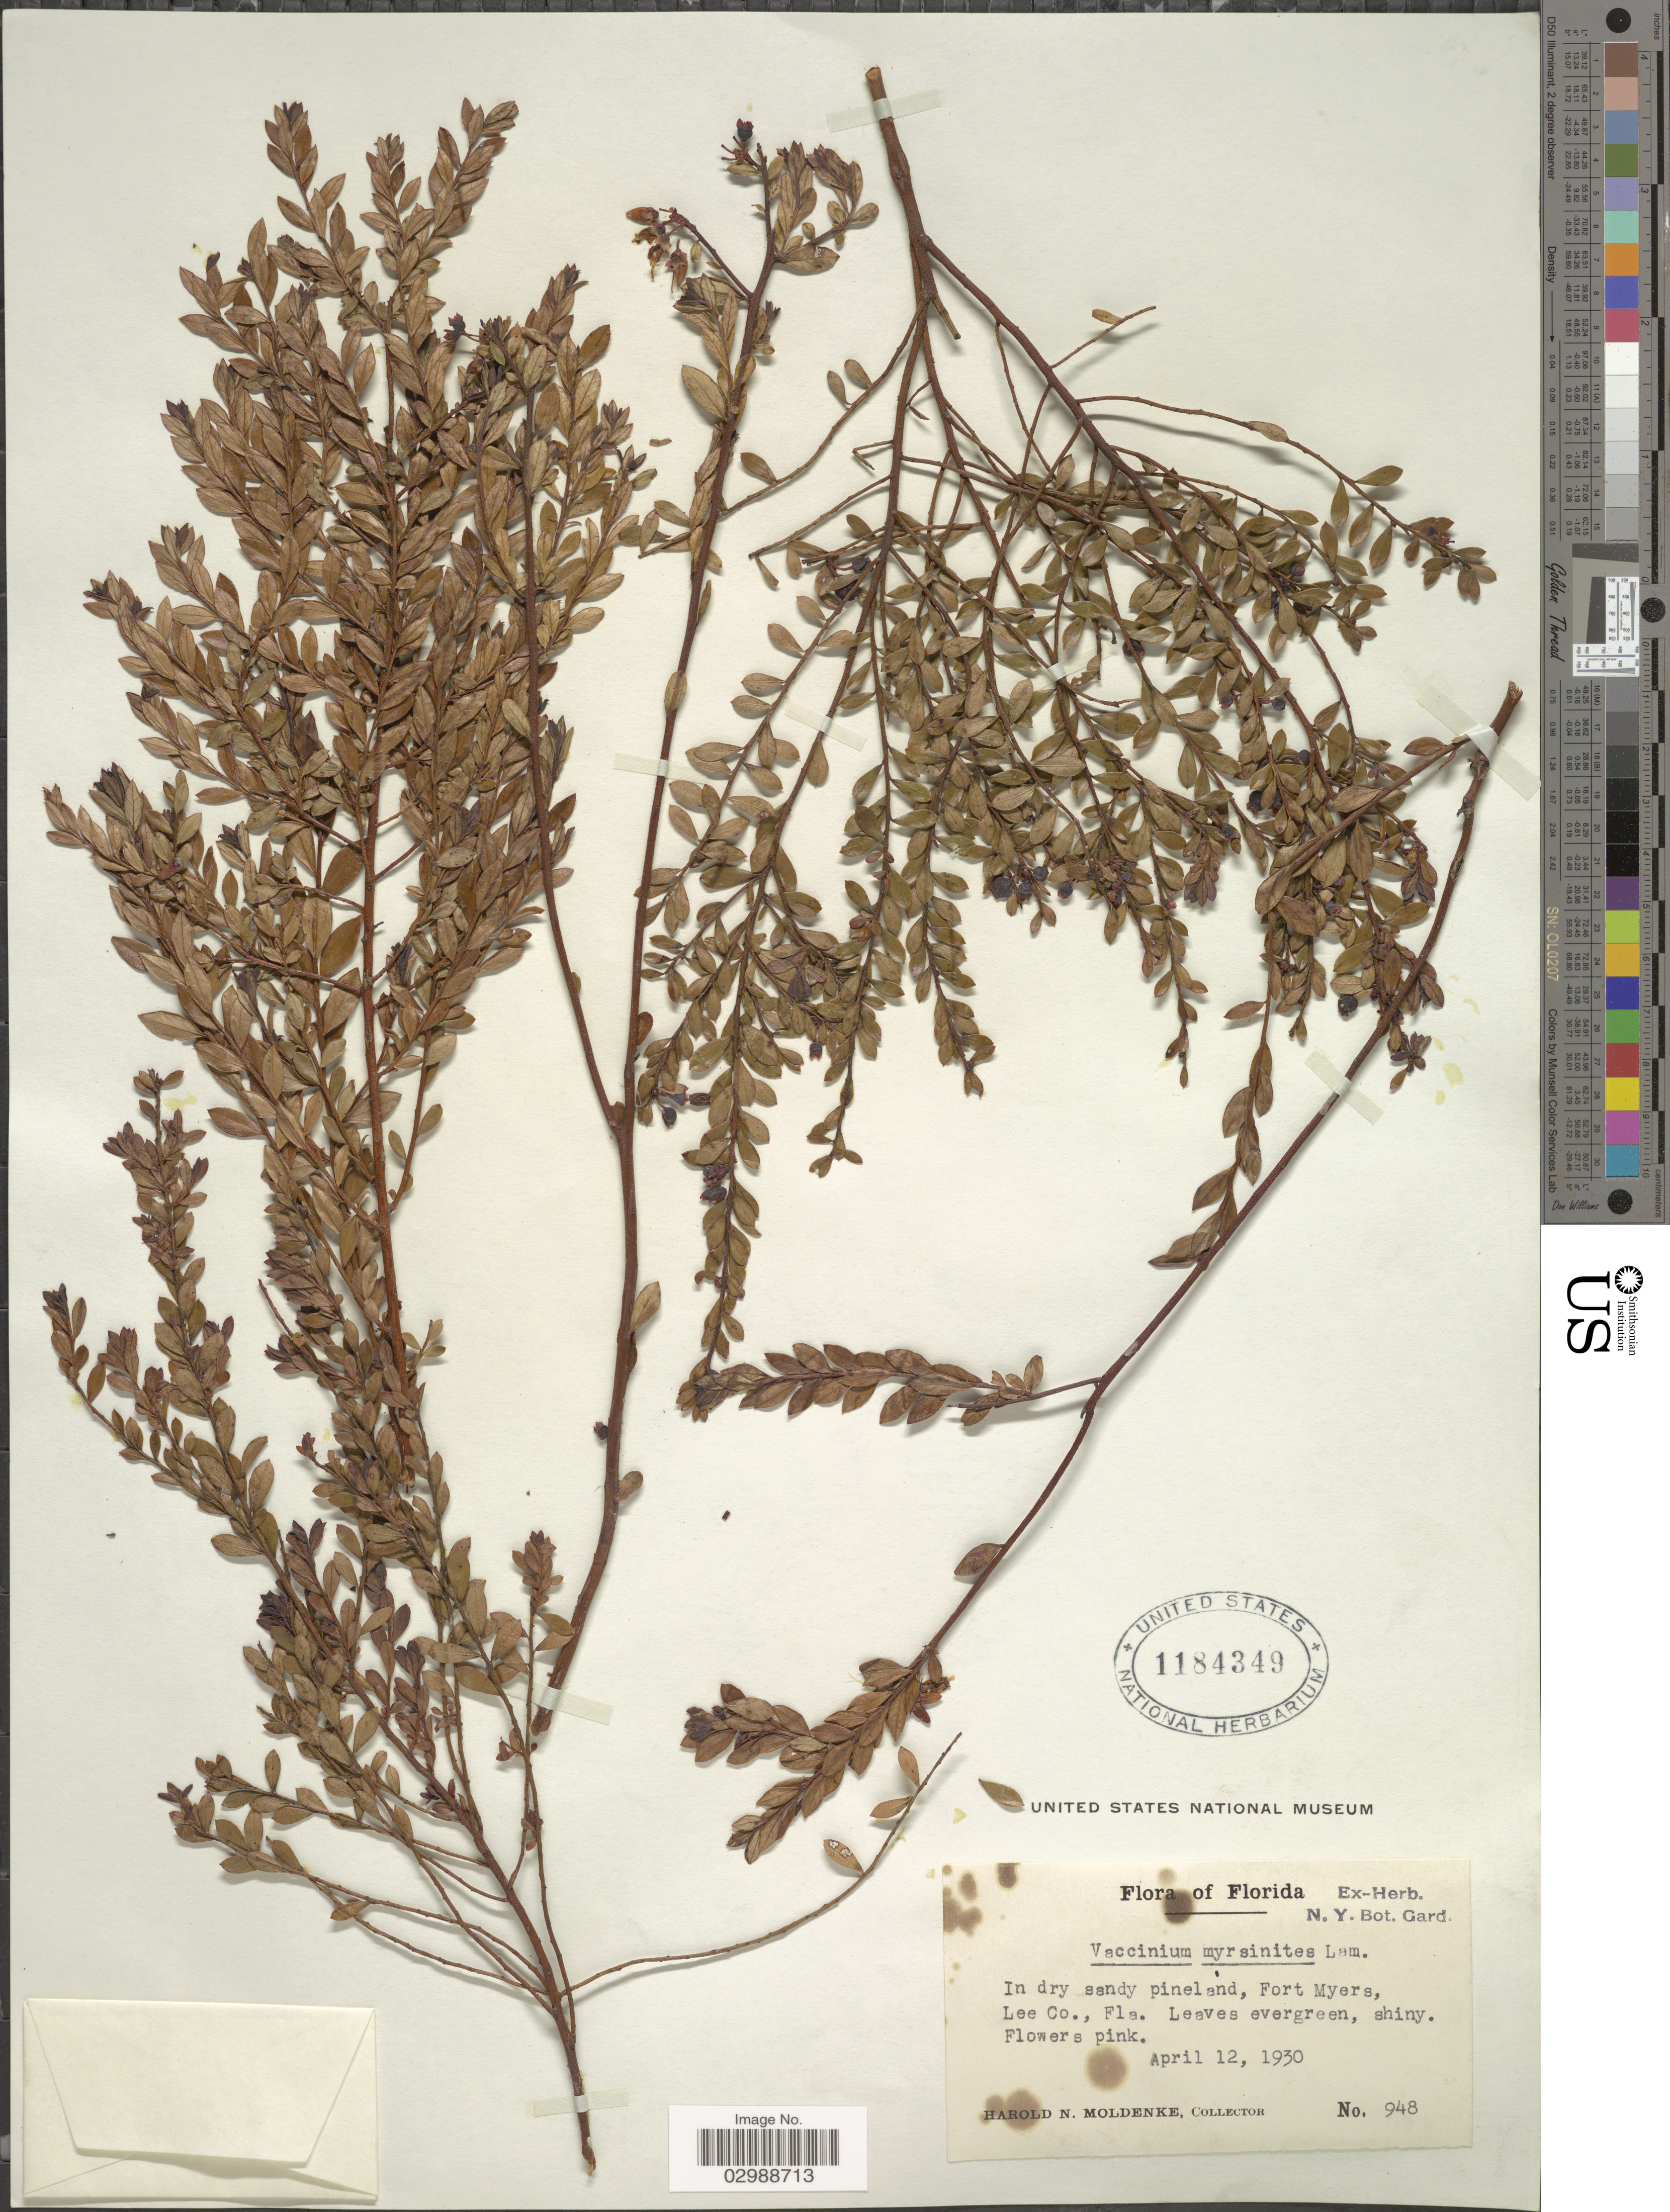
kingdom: Plantae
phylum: Tracheophyta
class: Magnoliopsida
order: Ericales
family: Ericaceae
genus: Vaccinium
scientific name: Vaccinium myrsinites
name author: Lam.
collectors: H. N. Moldenke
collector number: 948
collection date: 1930-04-12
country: United States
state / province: Florida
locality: Fort Myers, Lee Co.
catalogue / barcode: US 1184349